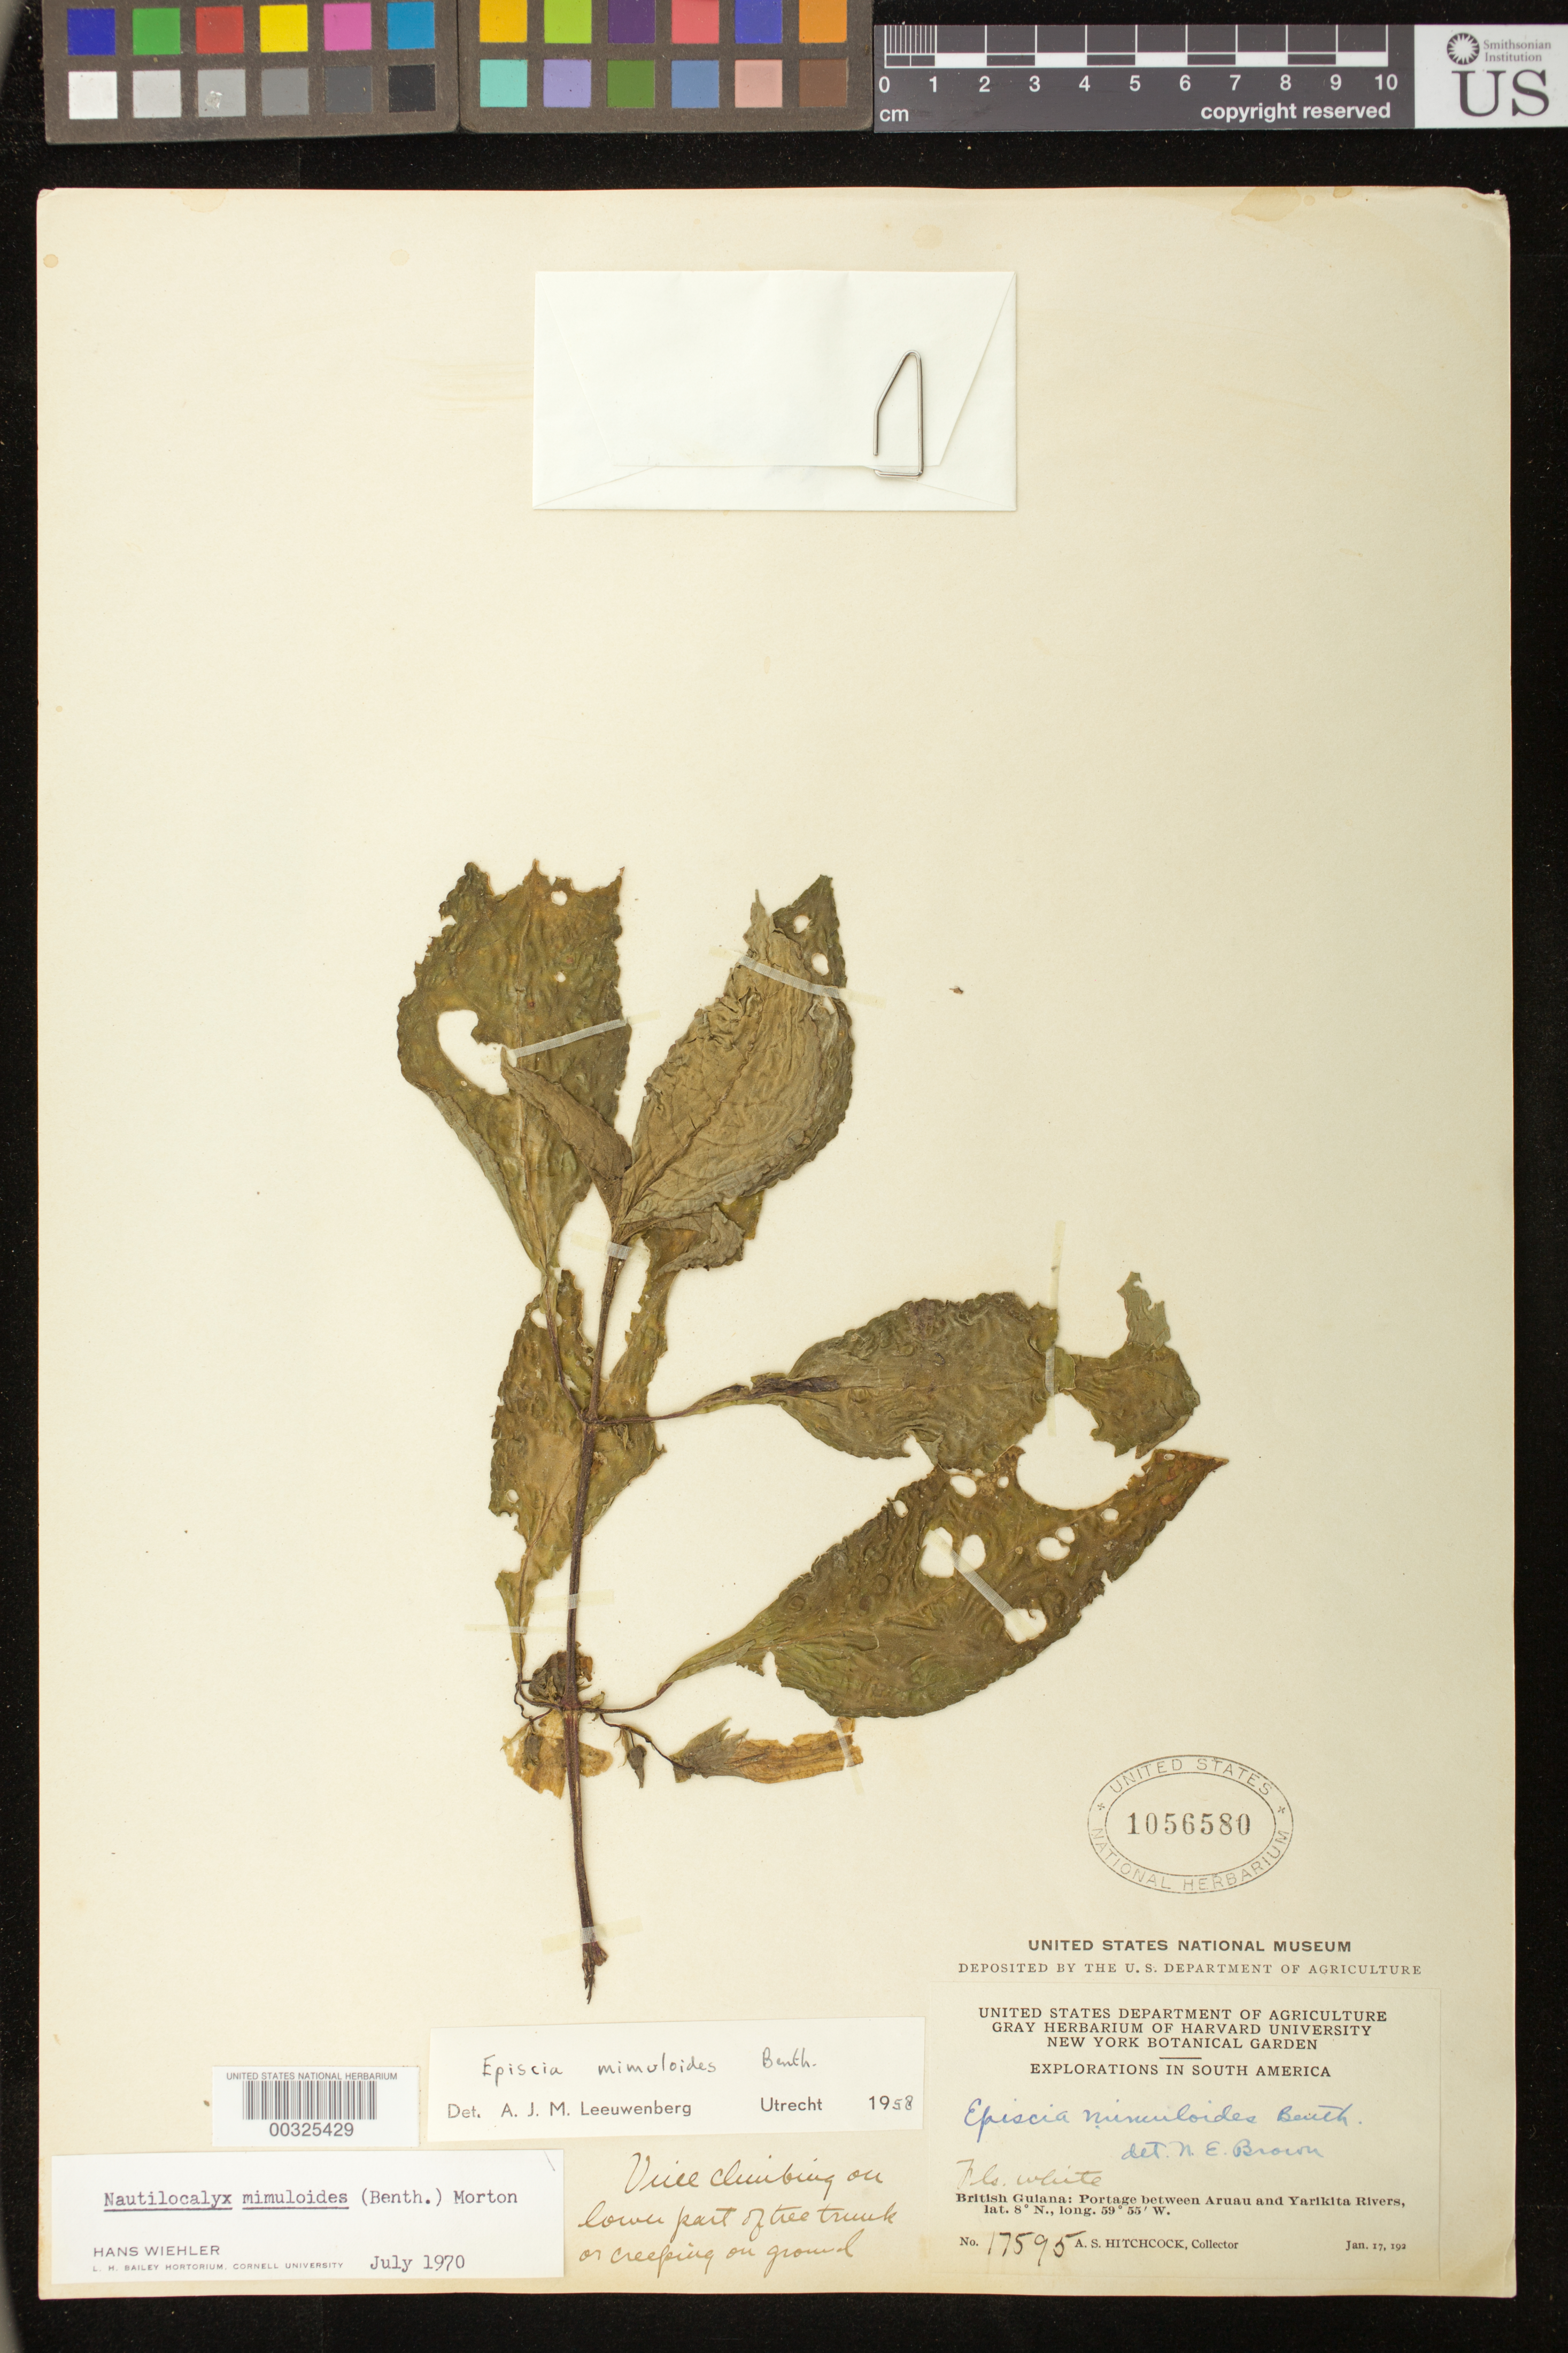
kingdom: Plantae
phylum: Tracheophyta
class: Magnoliopsida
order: Lamiales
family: Gesneriaceae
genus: Nautilocalyx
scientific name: Nautilocalyx mimuloides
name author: (Benth.) C.V. Morton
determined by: Skog, Laurence E.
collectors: A. S. Hitchcock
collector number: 17595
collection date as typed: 17 Jan 1920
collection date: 1920-01-17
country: Guyana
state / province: Barima-Waini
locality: Portage between Aruau and Yarikita Rivers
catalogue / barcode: US 1056580